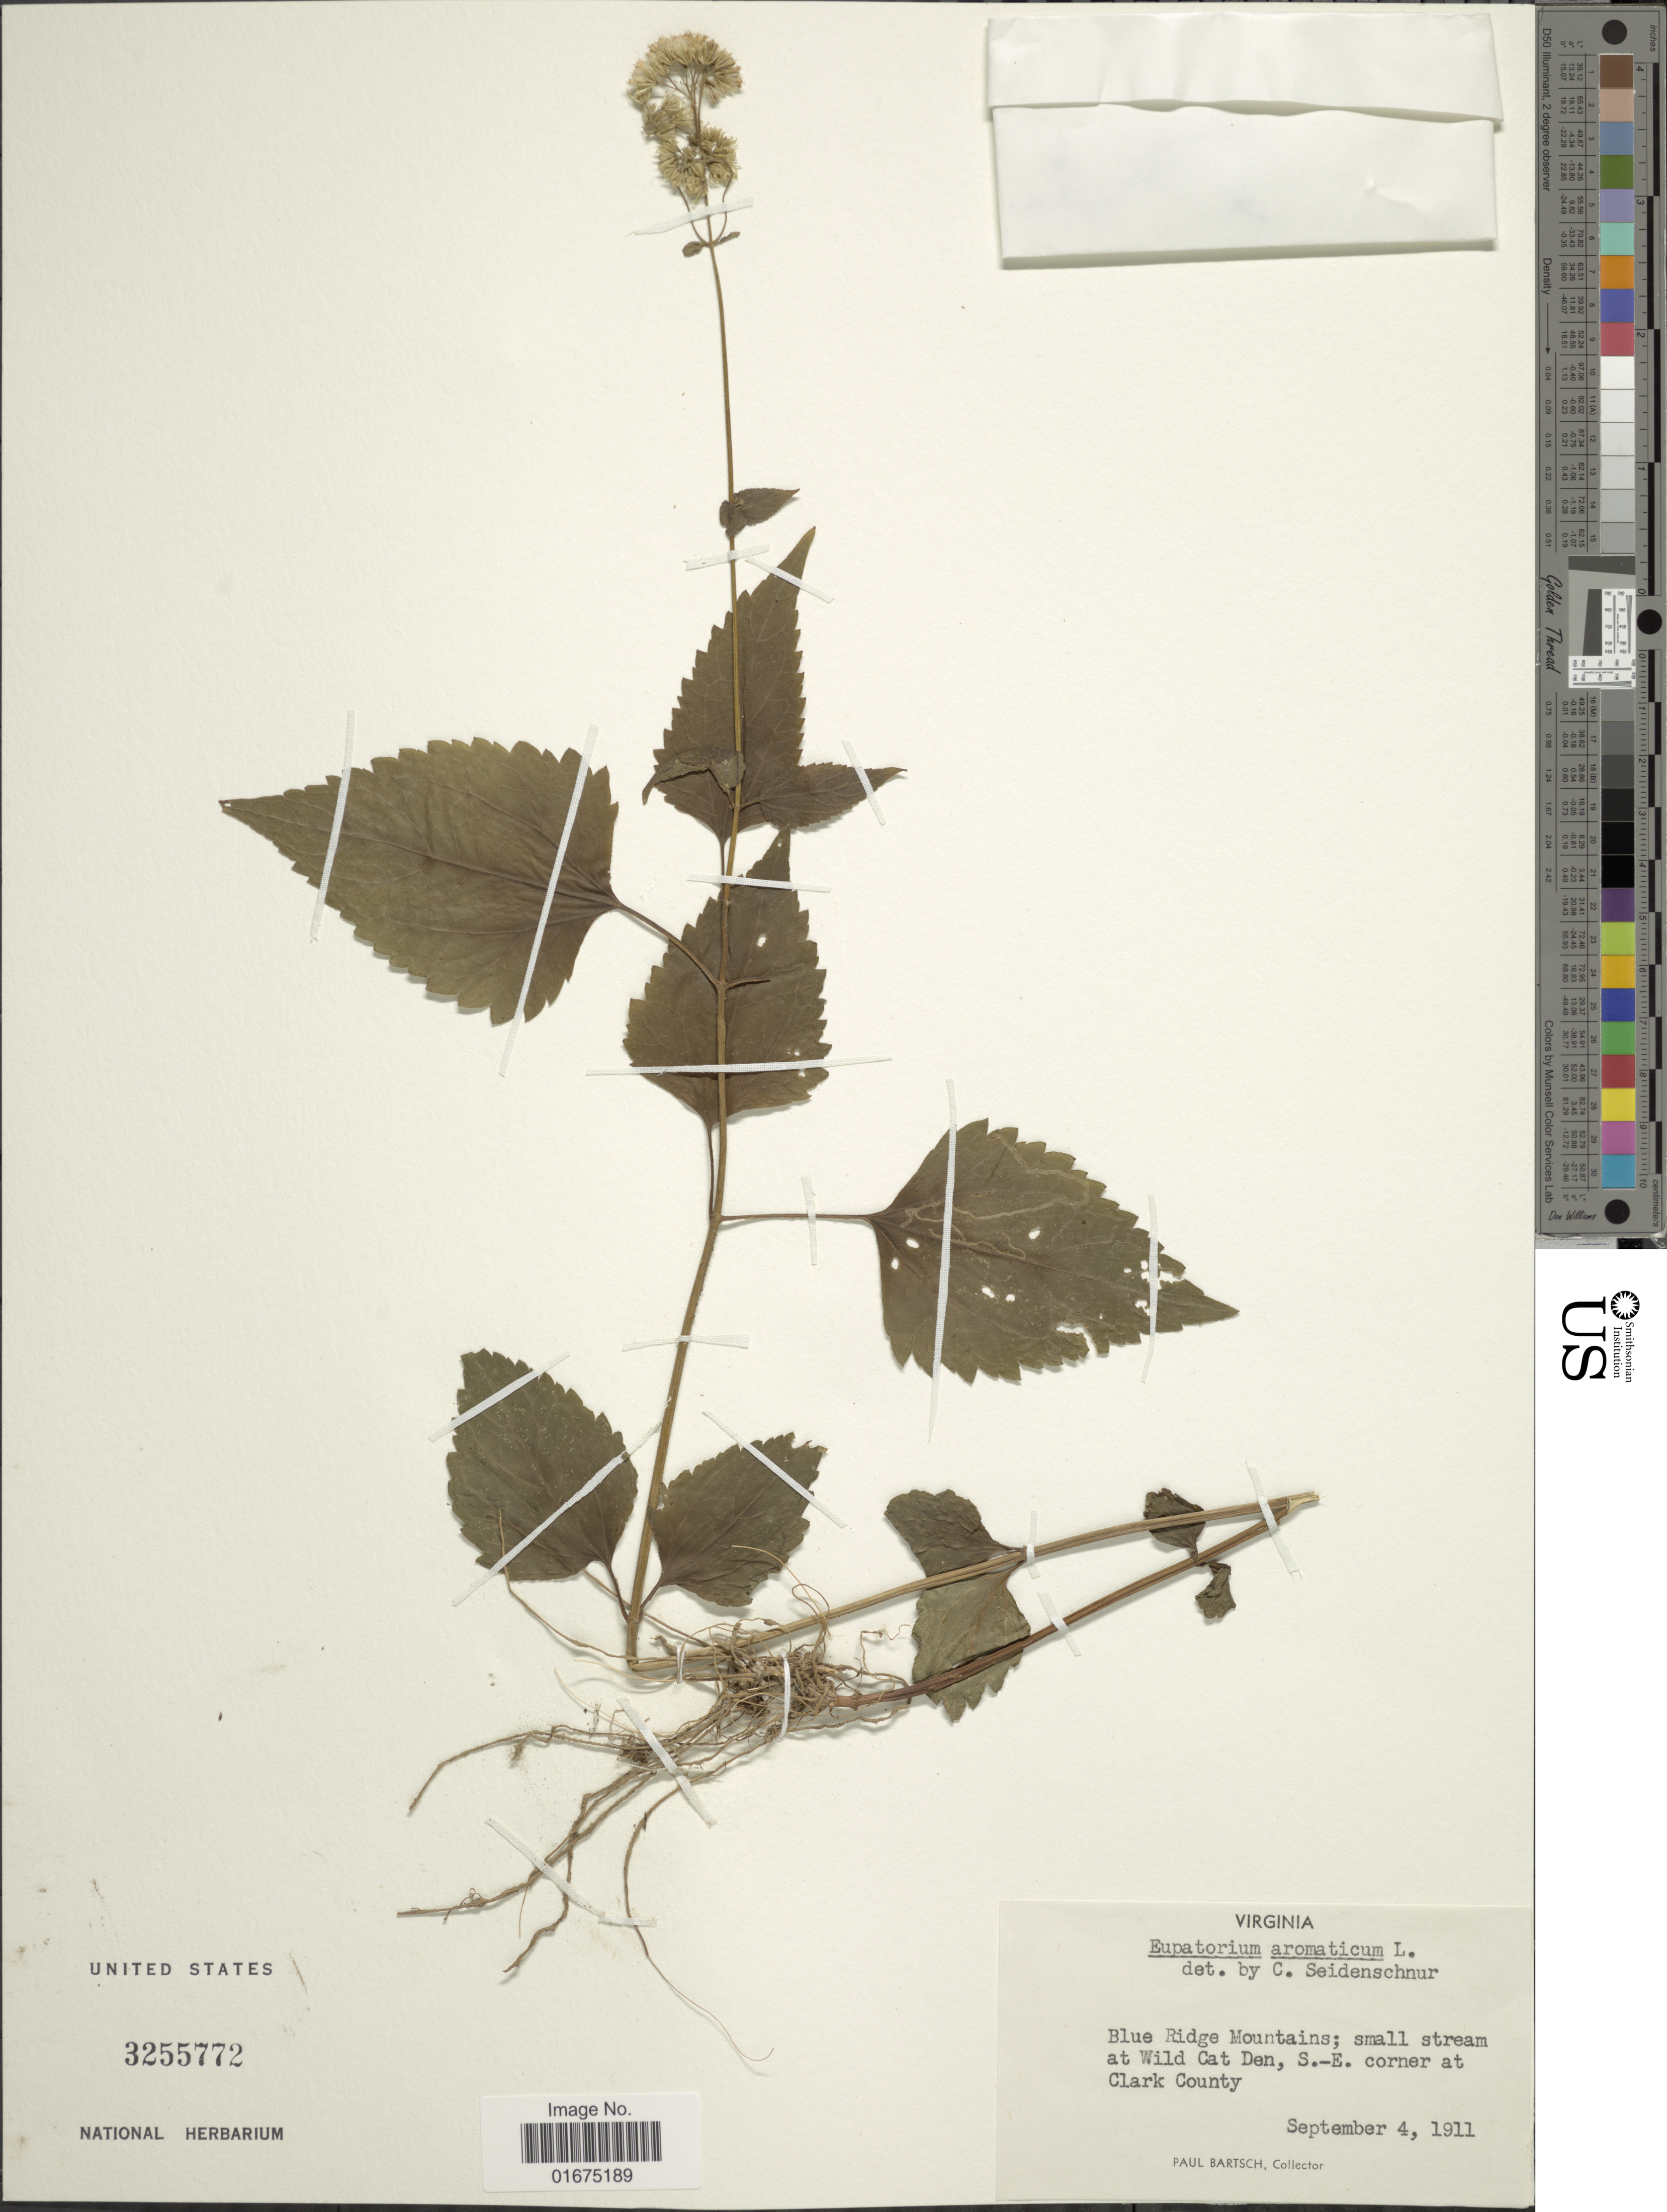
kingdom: Plantae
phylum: Tracheophyta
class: Magnoliopsida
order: Asterales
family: Asteraceae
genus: Ageratina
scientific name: Ageratina aromatica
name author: (L.) Spach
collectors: P. Bartsch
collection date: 1911-09-04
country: United States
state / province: Virginia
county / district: Clarke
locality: Blue Ridge Mountains; small stream at Wild Cat Den, SE corner of Clark County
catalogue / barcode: US 3255772